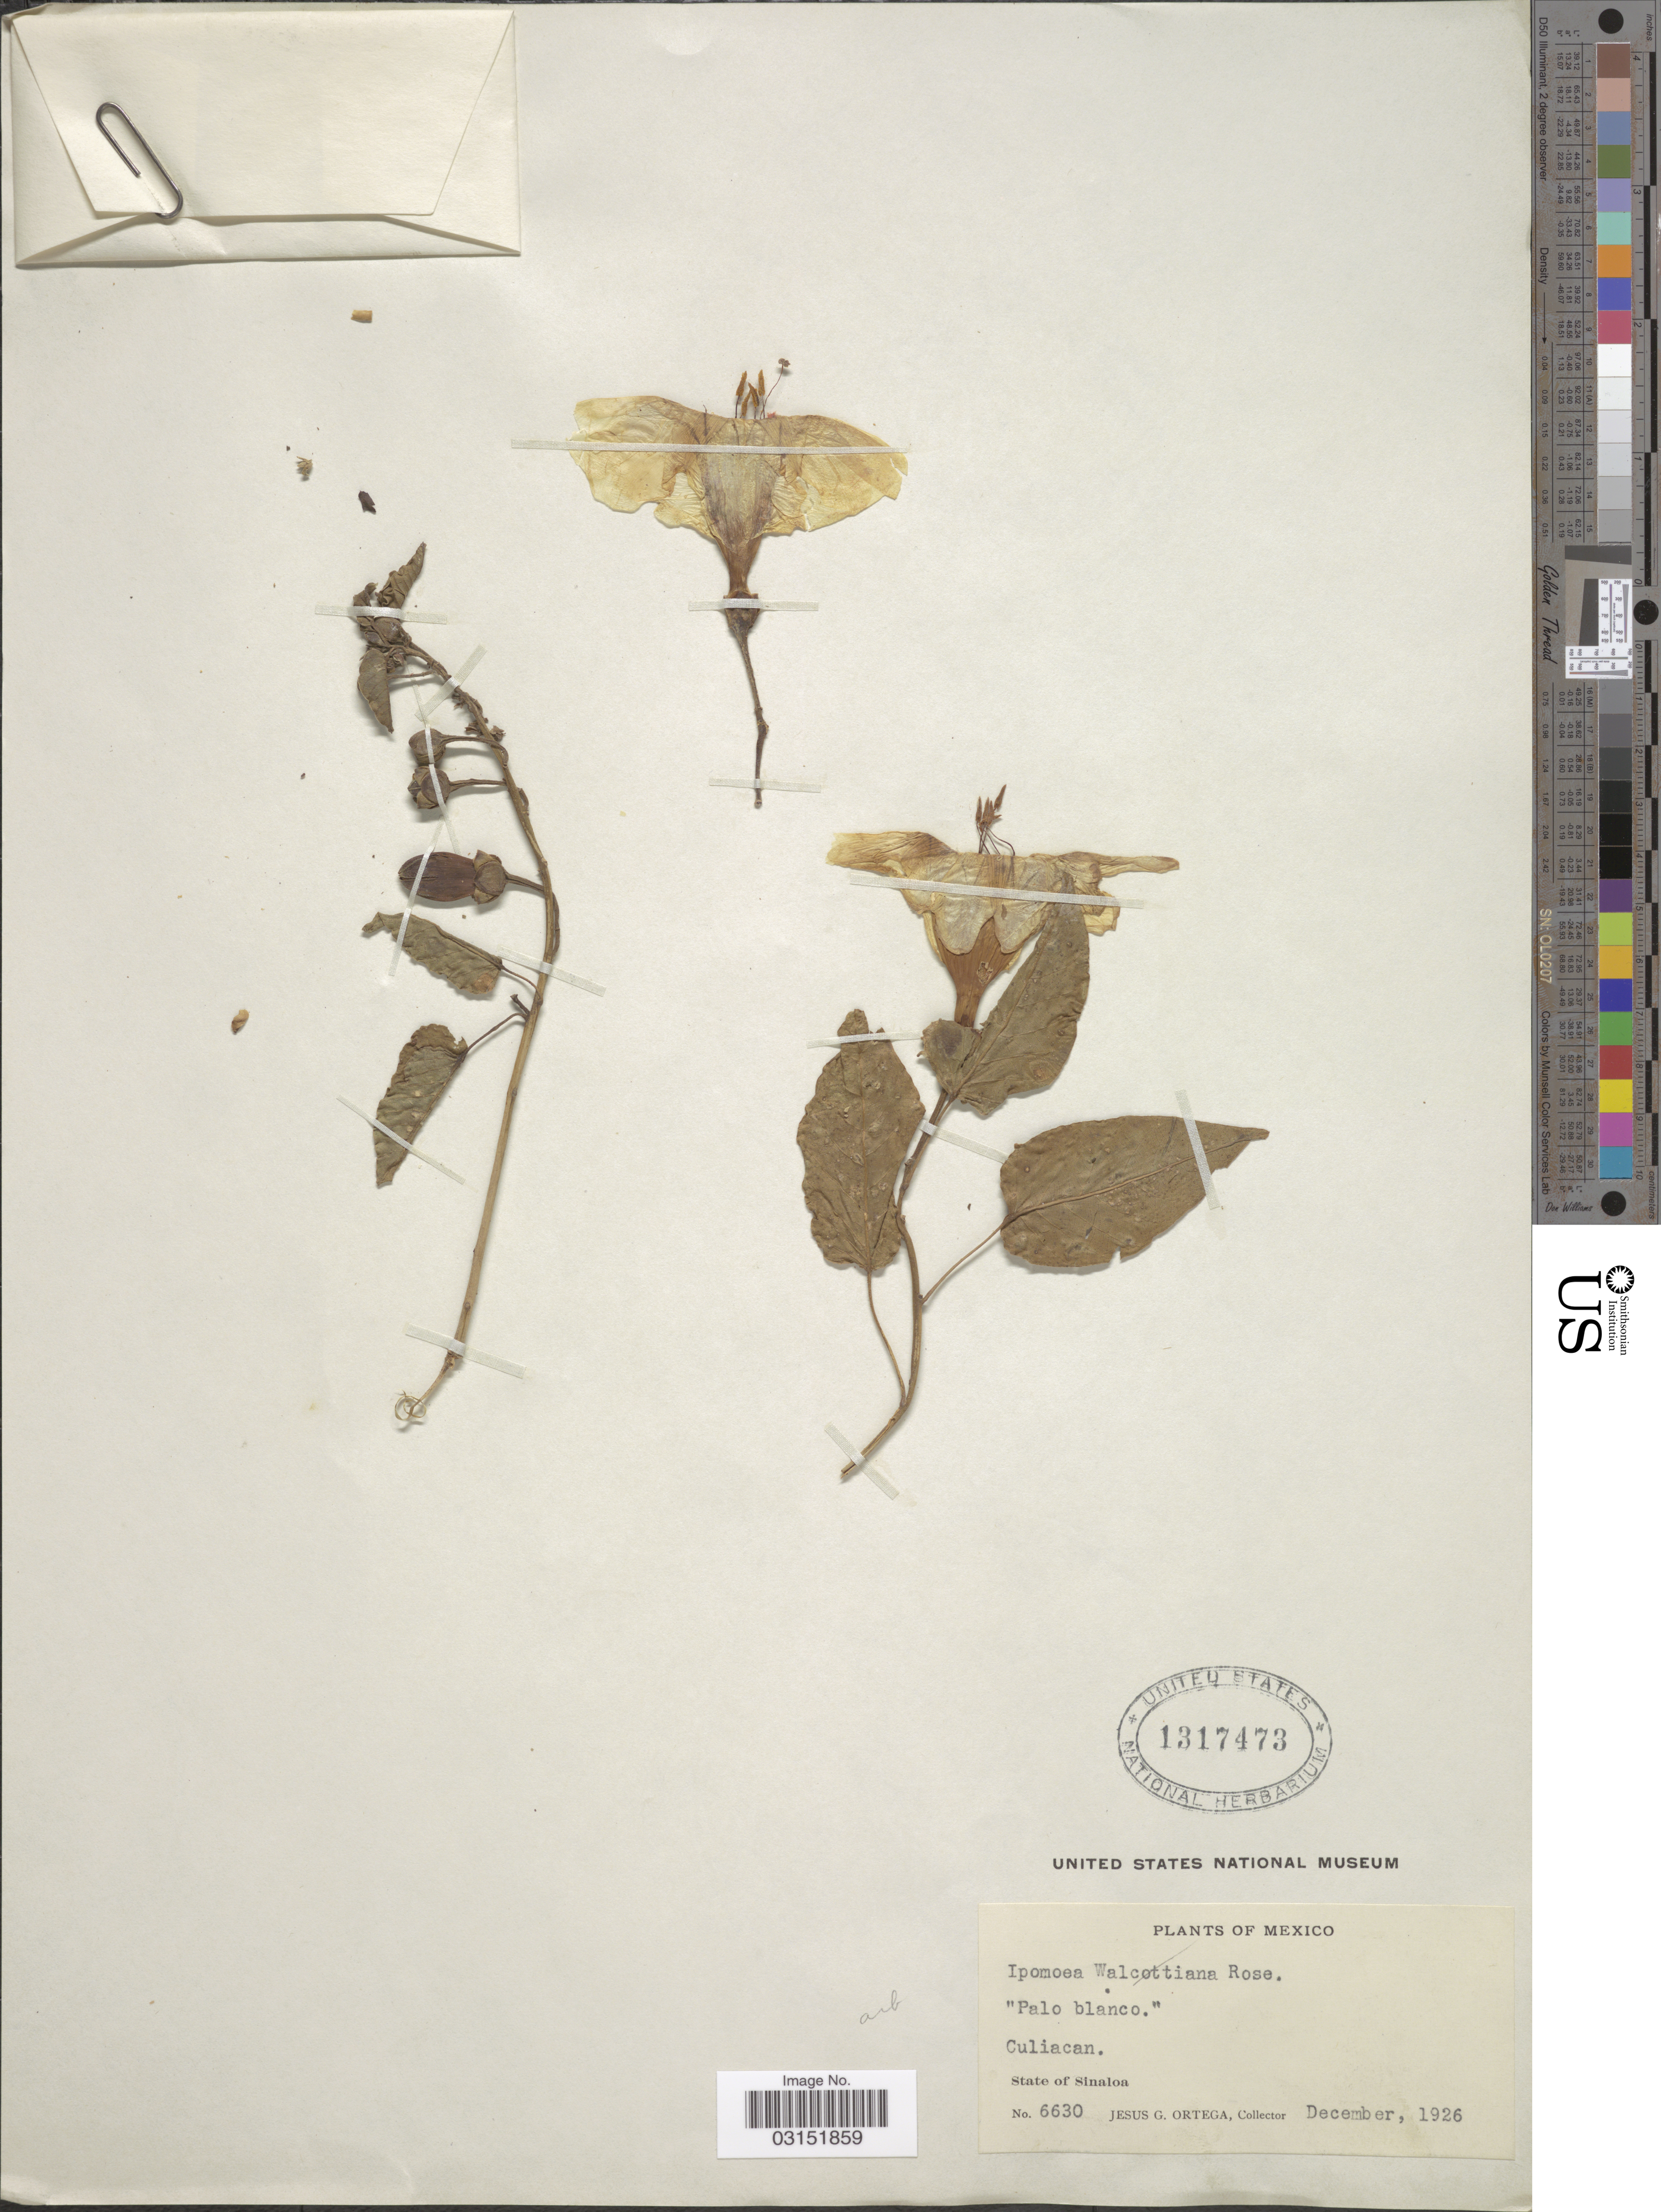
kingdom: Plantae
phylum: Tracheophyta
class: Magnoliopsida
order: Solanales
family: Convolvulaceae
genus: Ipomoea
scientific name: Ipomoea wolcottiana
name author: Rose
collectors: J. Ortega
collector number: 6630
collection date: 1926-12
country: Mexico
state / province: Sinaloa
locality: Culiacan.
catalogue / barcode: US 1317473